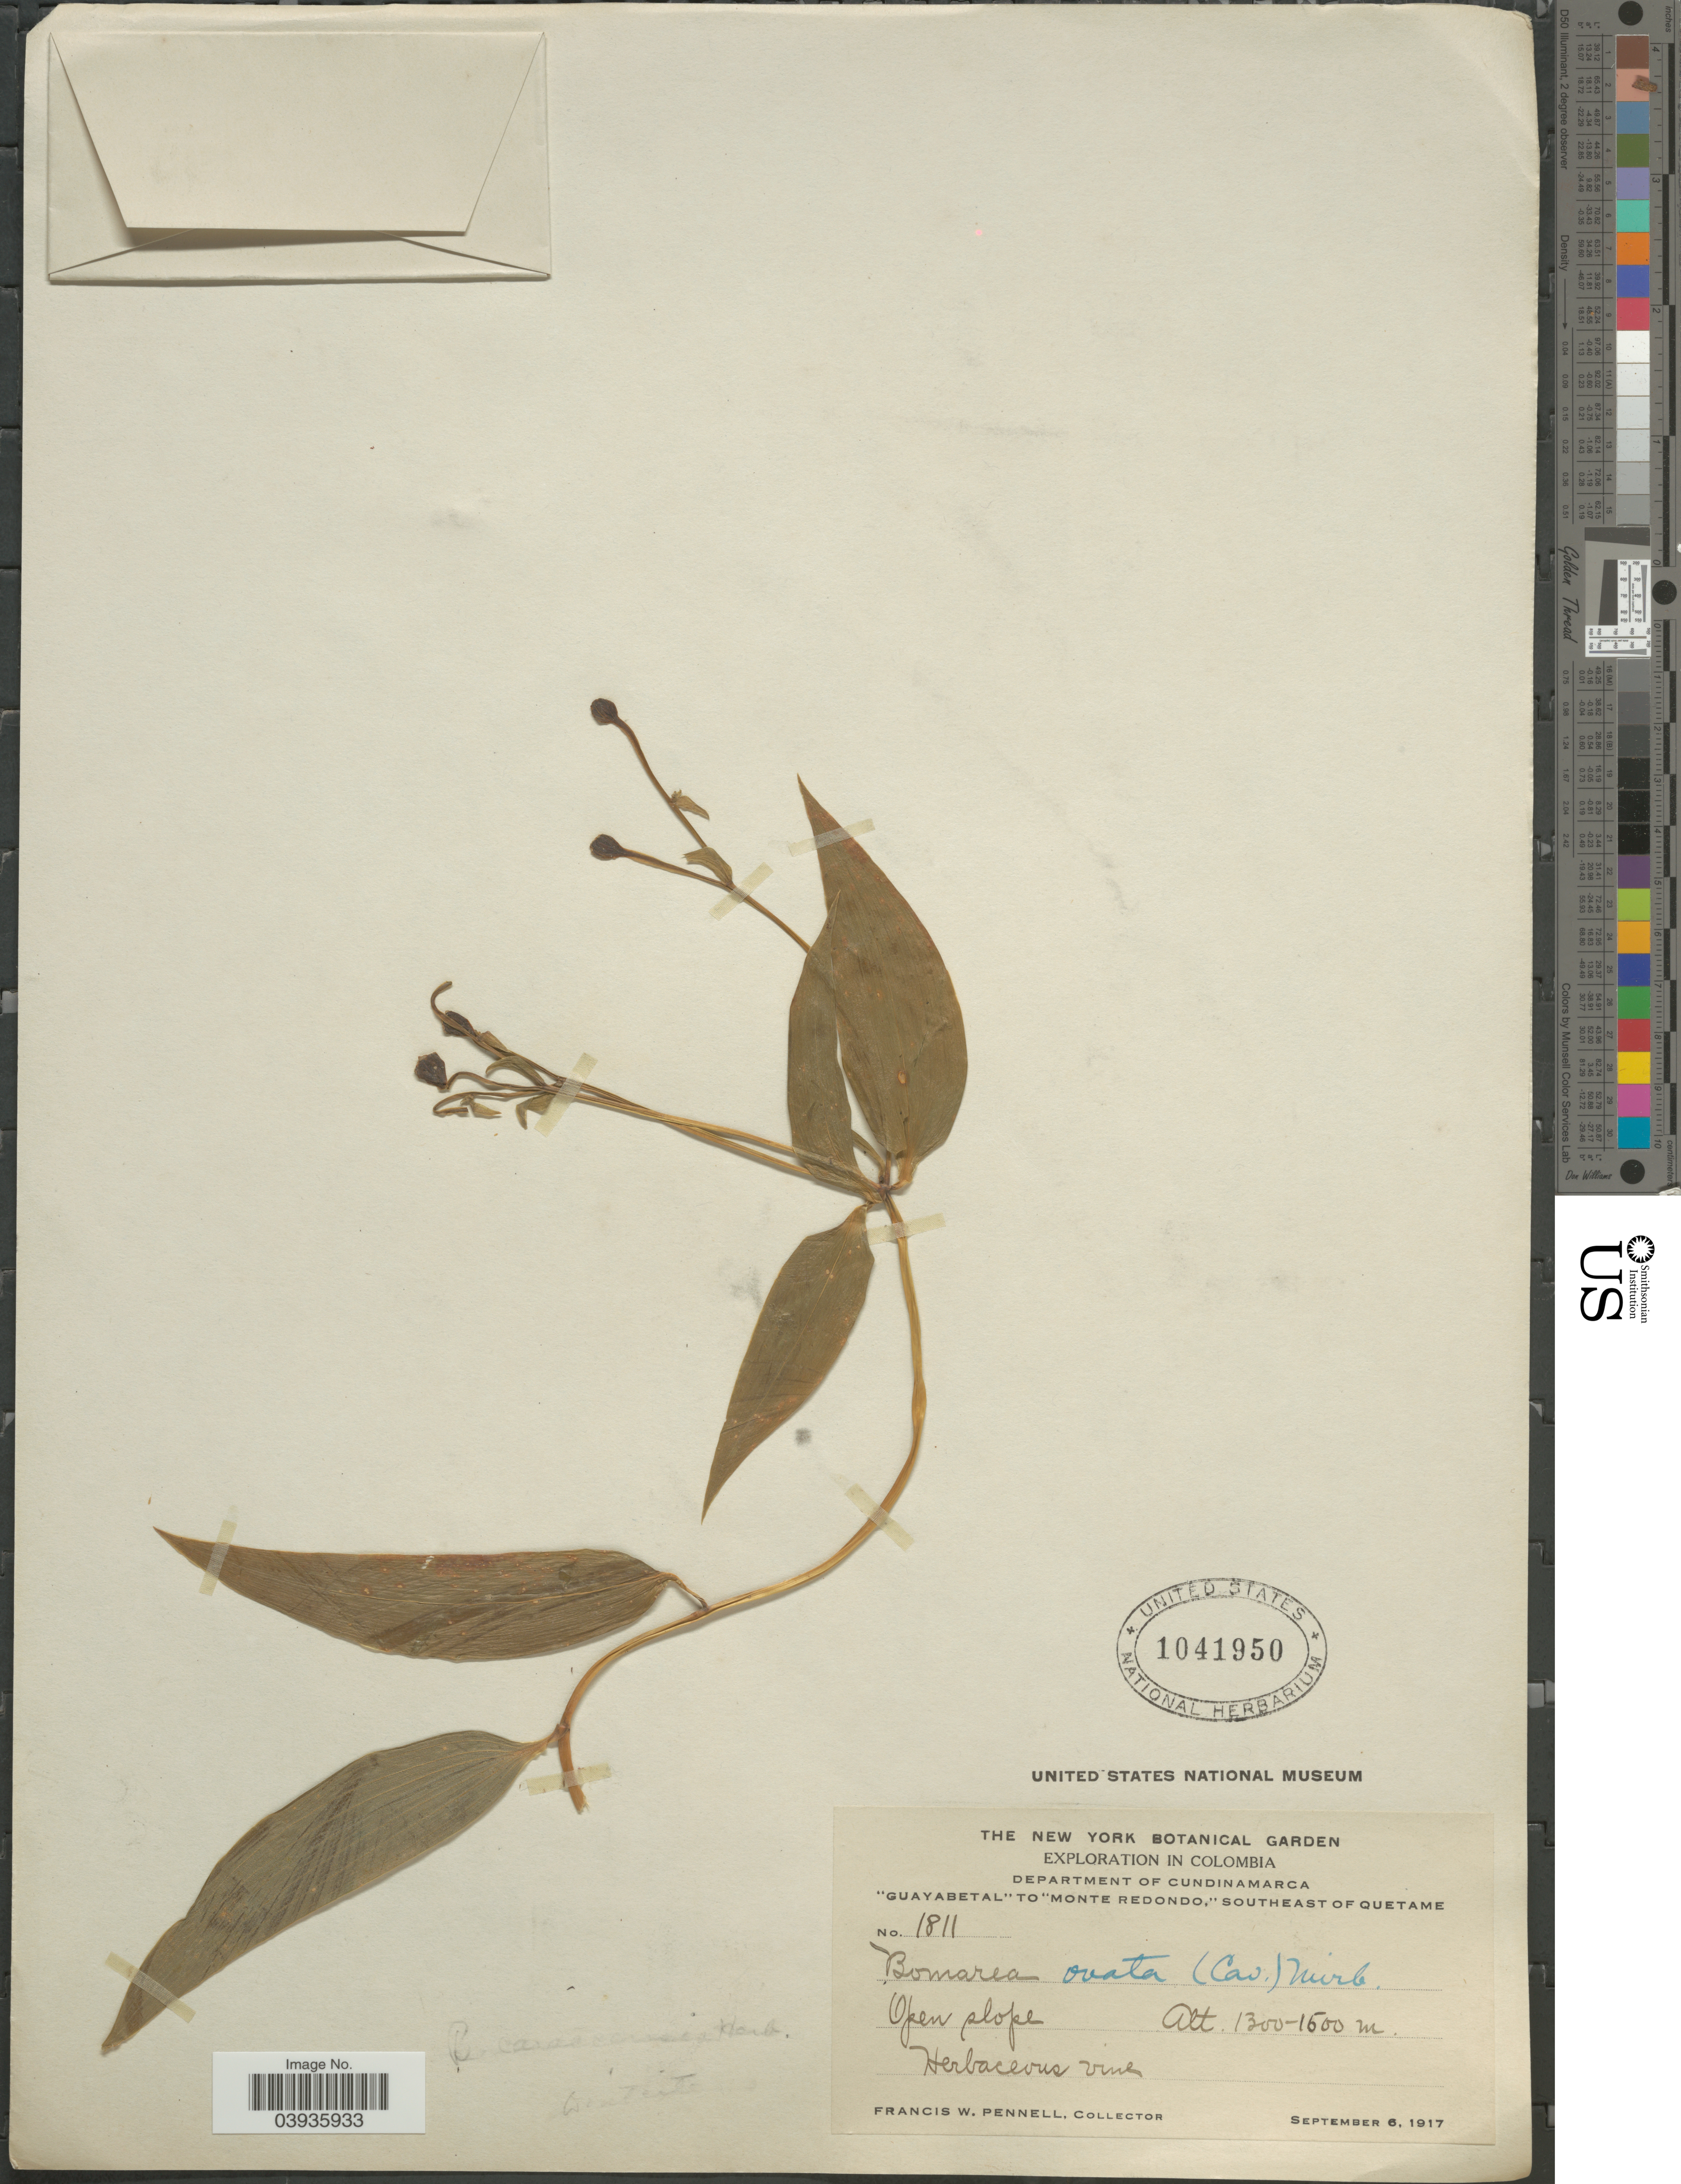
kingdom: Plantae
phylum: Tracheophyta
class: Liliopsida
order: Liliales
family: Alstroemeriaceae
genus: Bomarea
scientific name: Bomarea ovata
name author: (Cav.) Mirb.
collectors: F. W. Pennell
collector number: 1811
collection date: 1917-09-06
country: Colombia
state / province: Cundinamarca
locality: Department of Cundinamarca. "Guayabetal" to "Monte Redondo," Southeast of Quetame.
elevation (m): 1300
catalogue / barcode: US 1041950